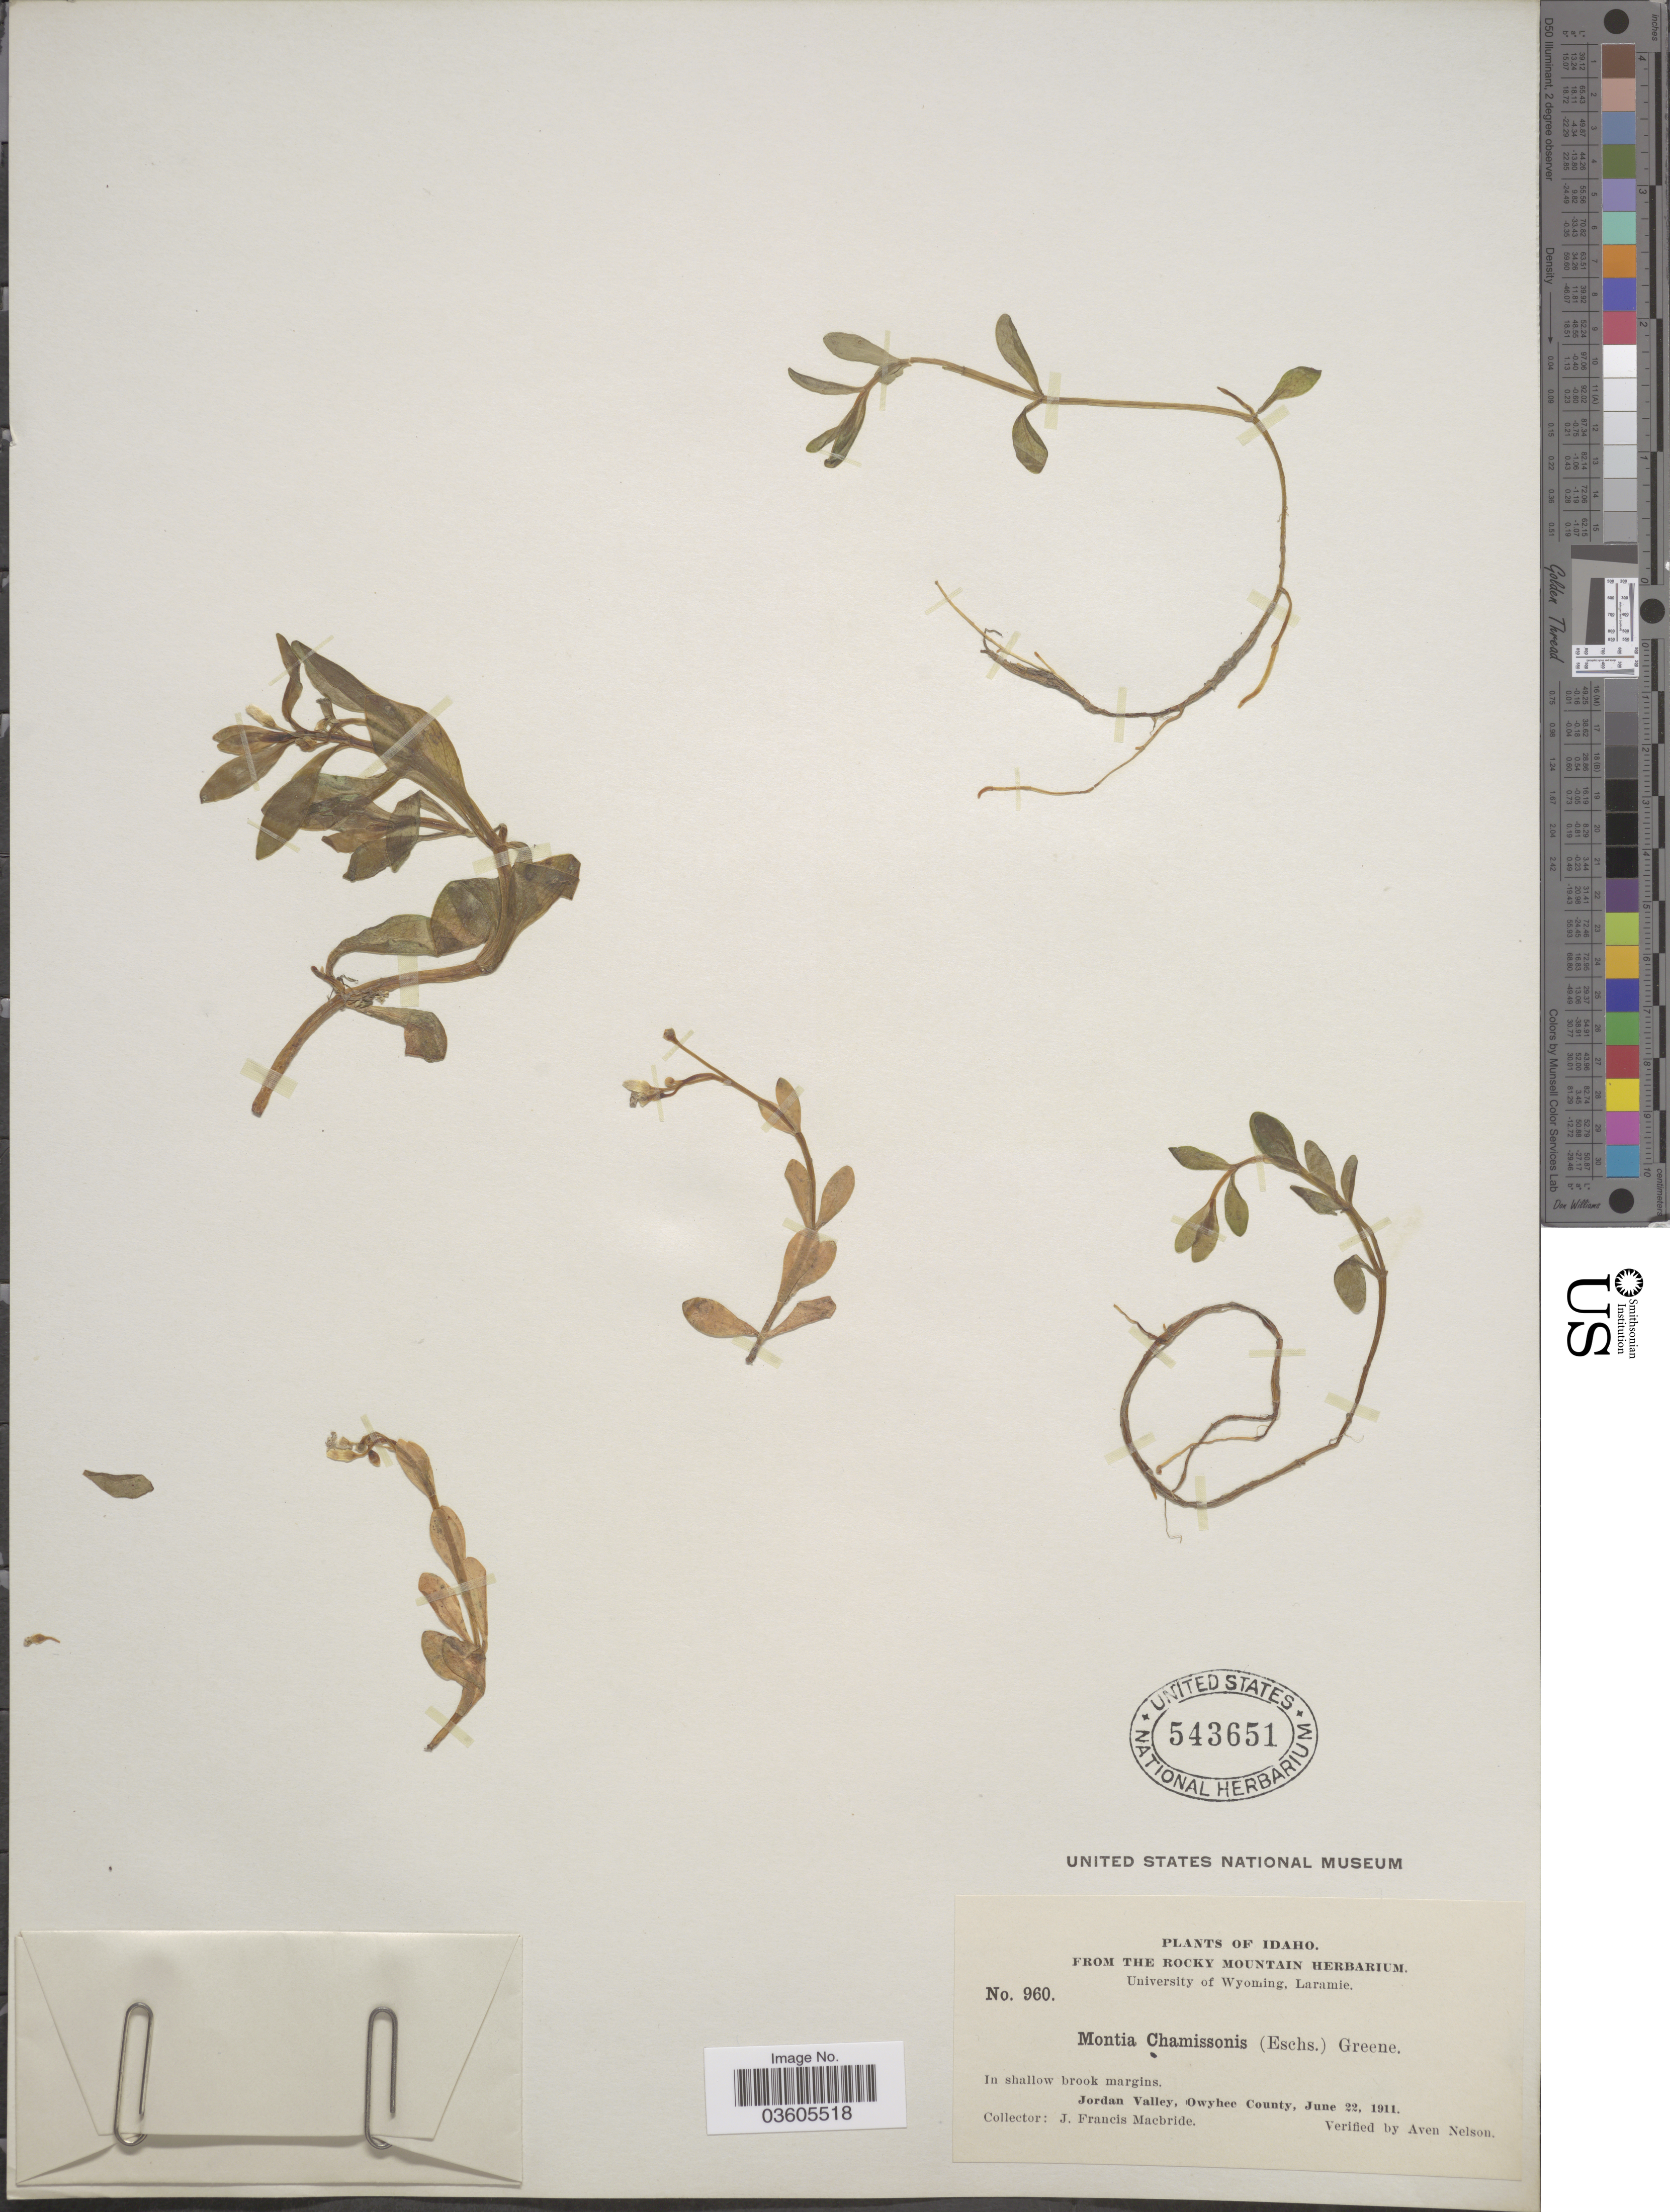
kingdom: Plantae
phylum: Tracheophyta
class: Magnoliopsida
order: Caryophyllales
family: Montiaceae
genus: Montia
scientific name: Montia chamissoi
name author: (Ledeb. ex Spreng.) Greene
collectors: J. F. Macbride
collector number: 960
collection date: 1911-06-22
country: United States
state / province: Idaho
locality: Jordan Valey, Owyhee County.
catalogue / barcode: US 543651